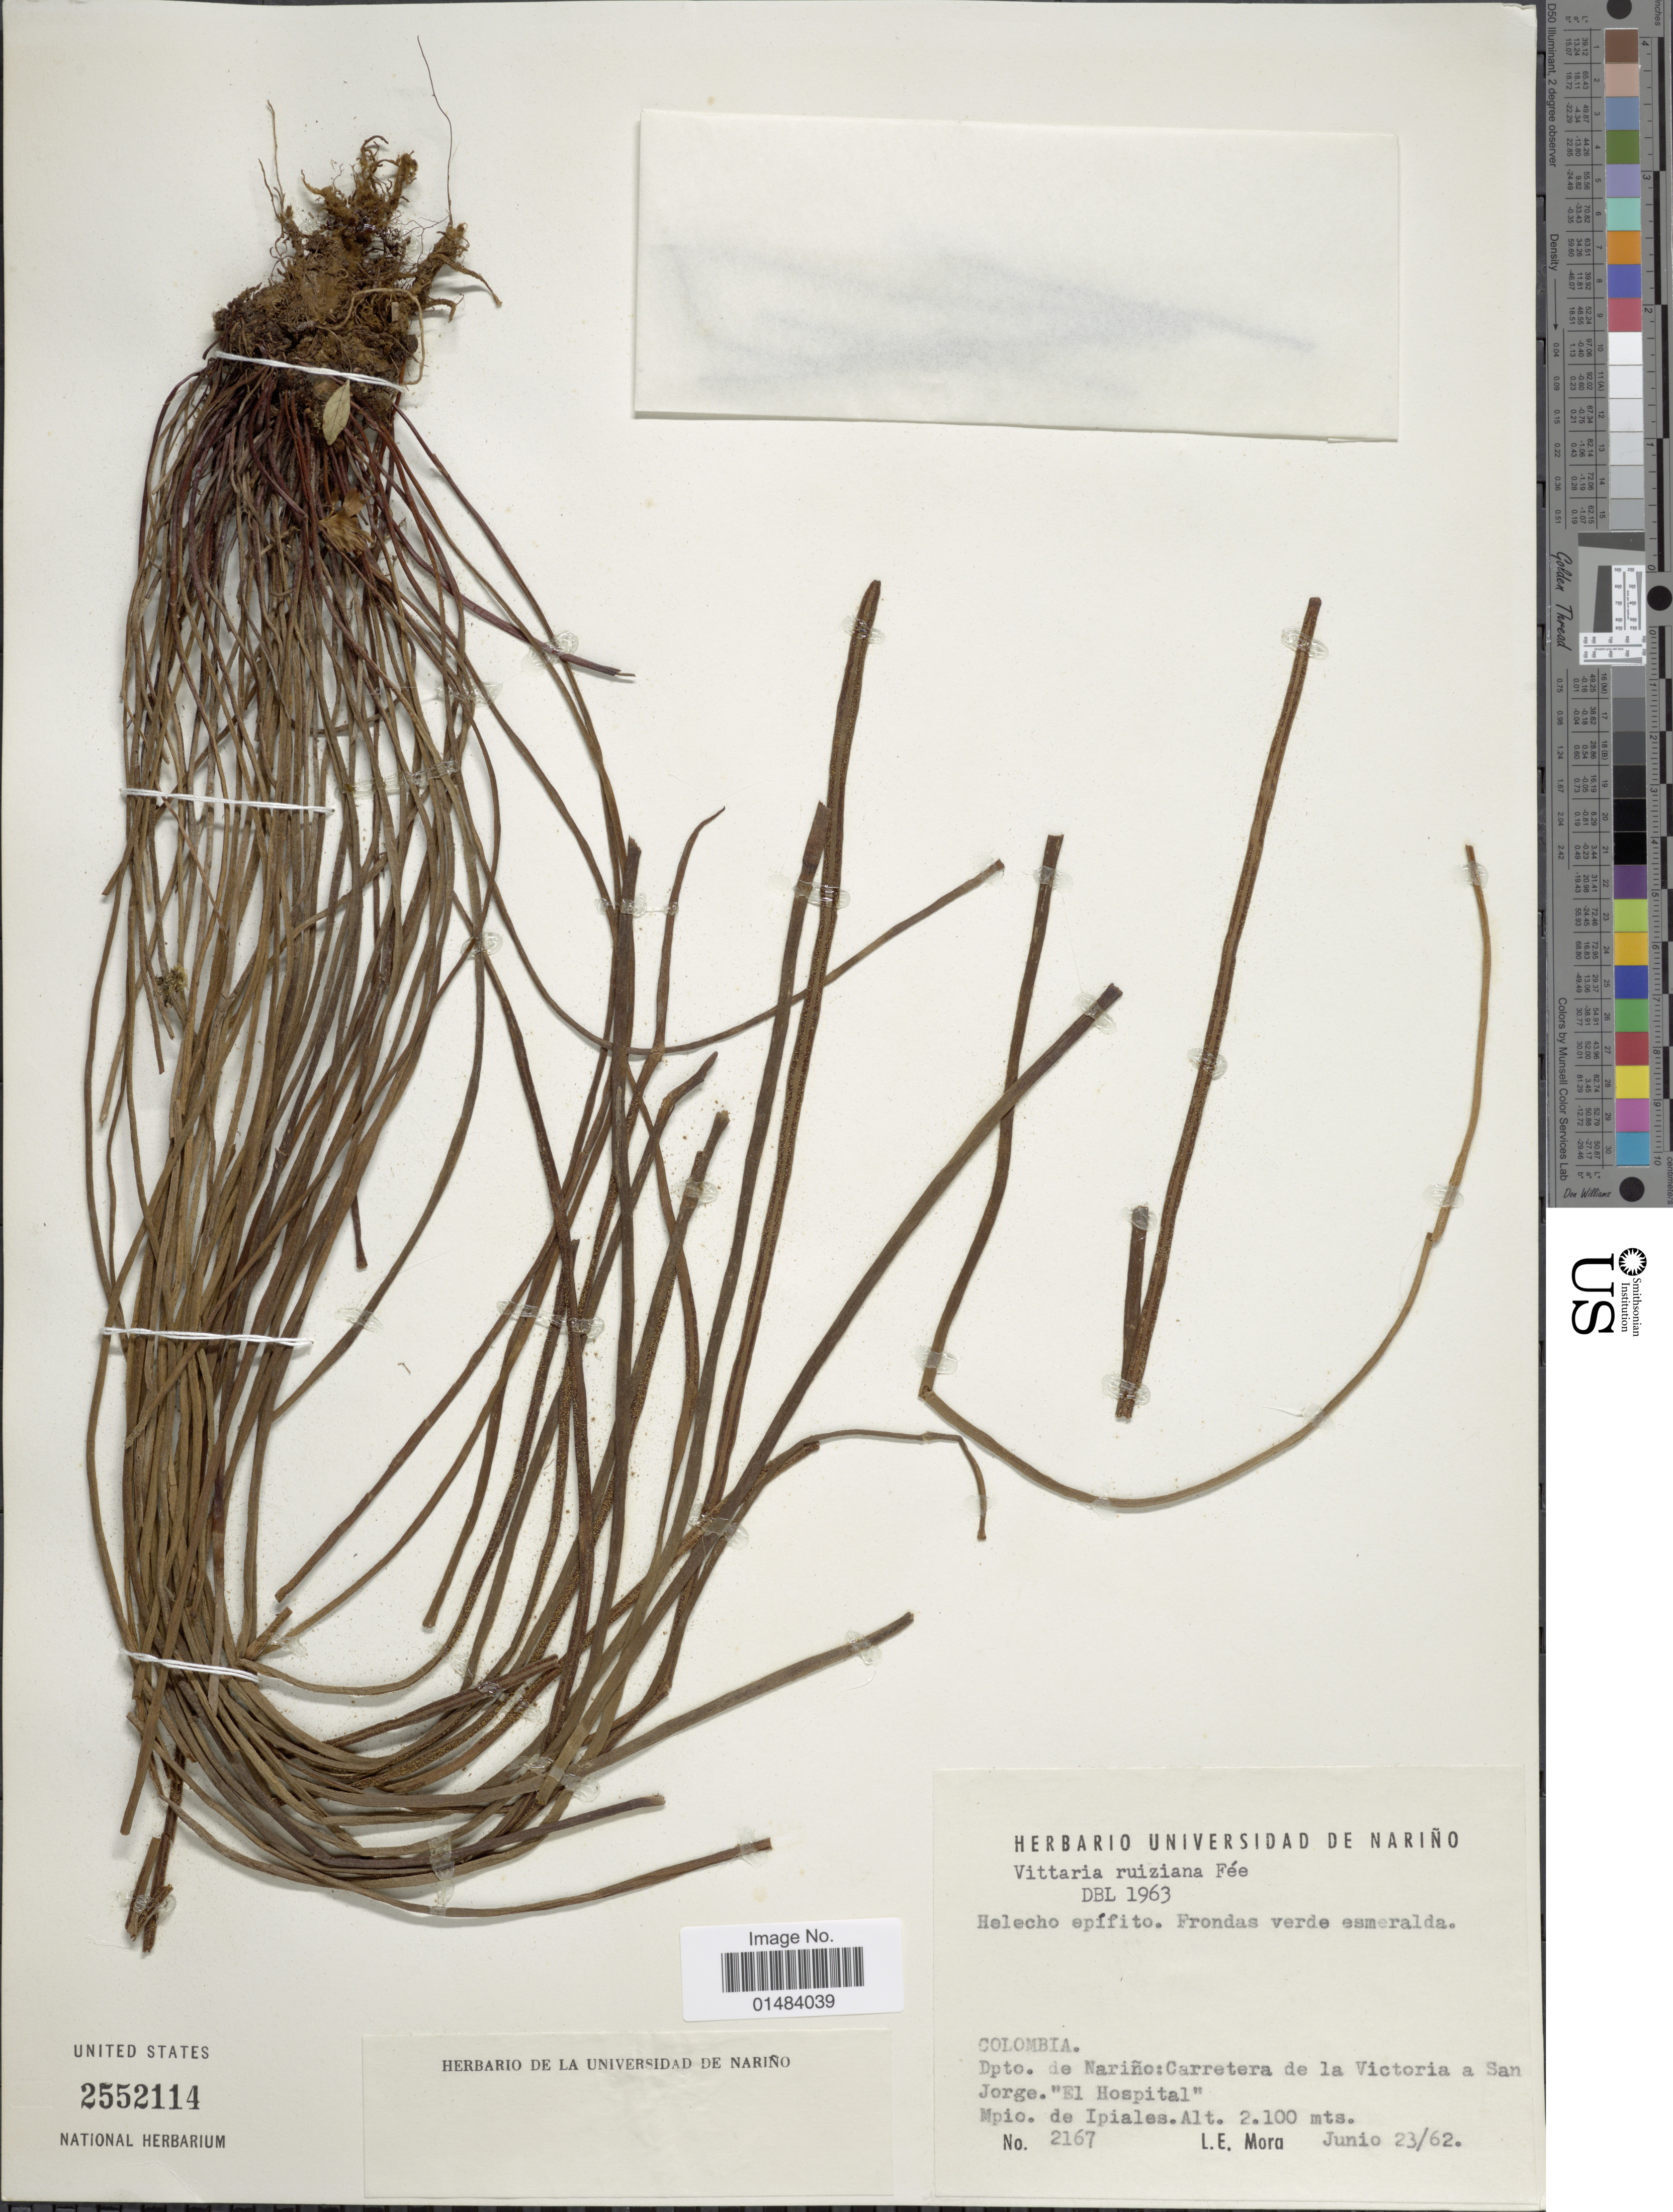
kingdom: Plantae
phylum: Tracheophyta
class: Polypodiopsida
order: Polypodiales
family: Pteridaceae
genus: Vittaria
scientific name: Vittaria lineata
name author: (L.) Sm.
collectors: L. Mora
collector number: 2167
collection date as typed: Transcribed d/m/y: 23/6/62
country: Colombia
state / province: Nariño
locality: Dpto. de Nariño: Carretera de la Victoria a San Jorge."El Hospital". Mpio. de Ipiales.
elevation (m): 2100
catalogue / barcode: US 2552114